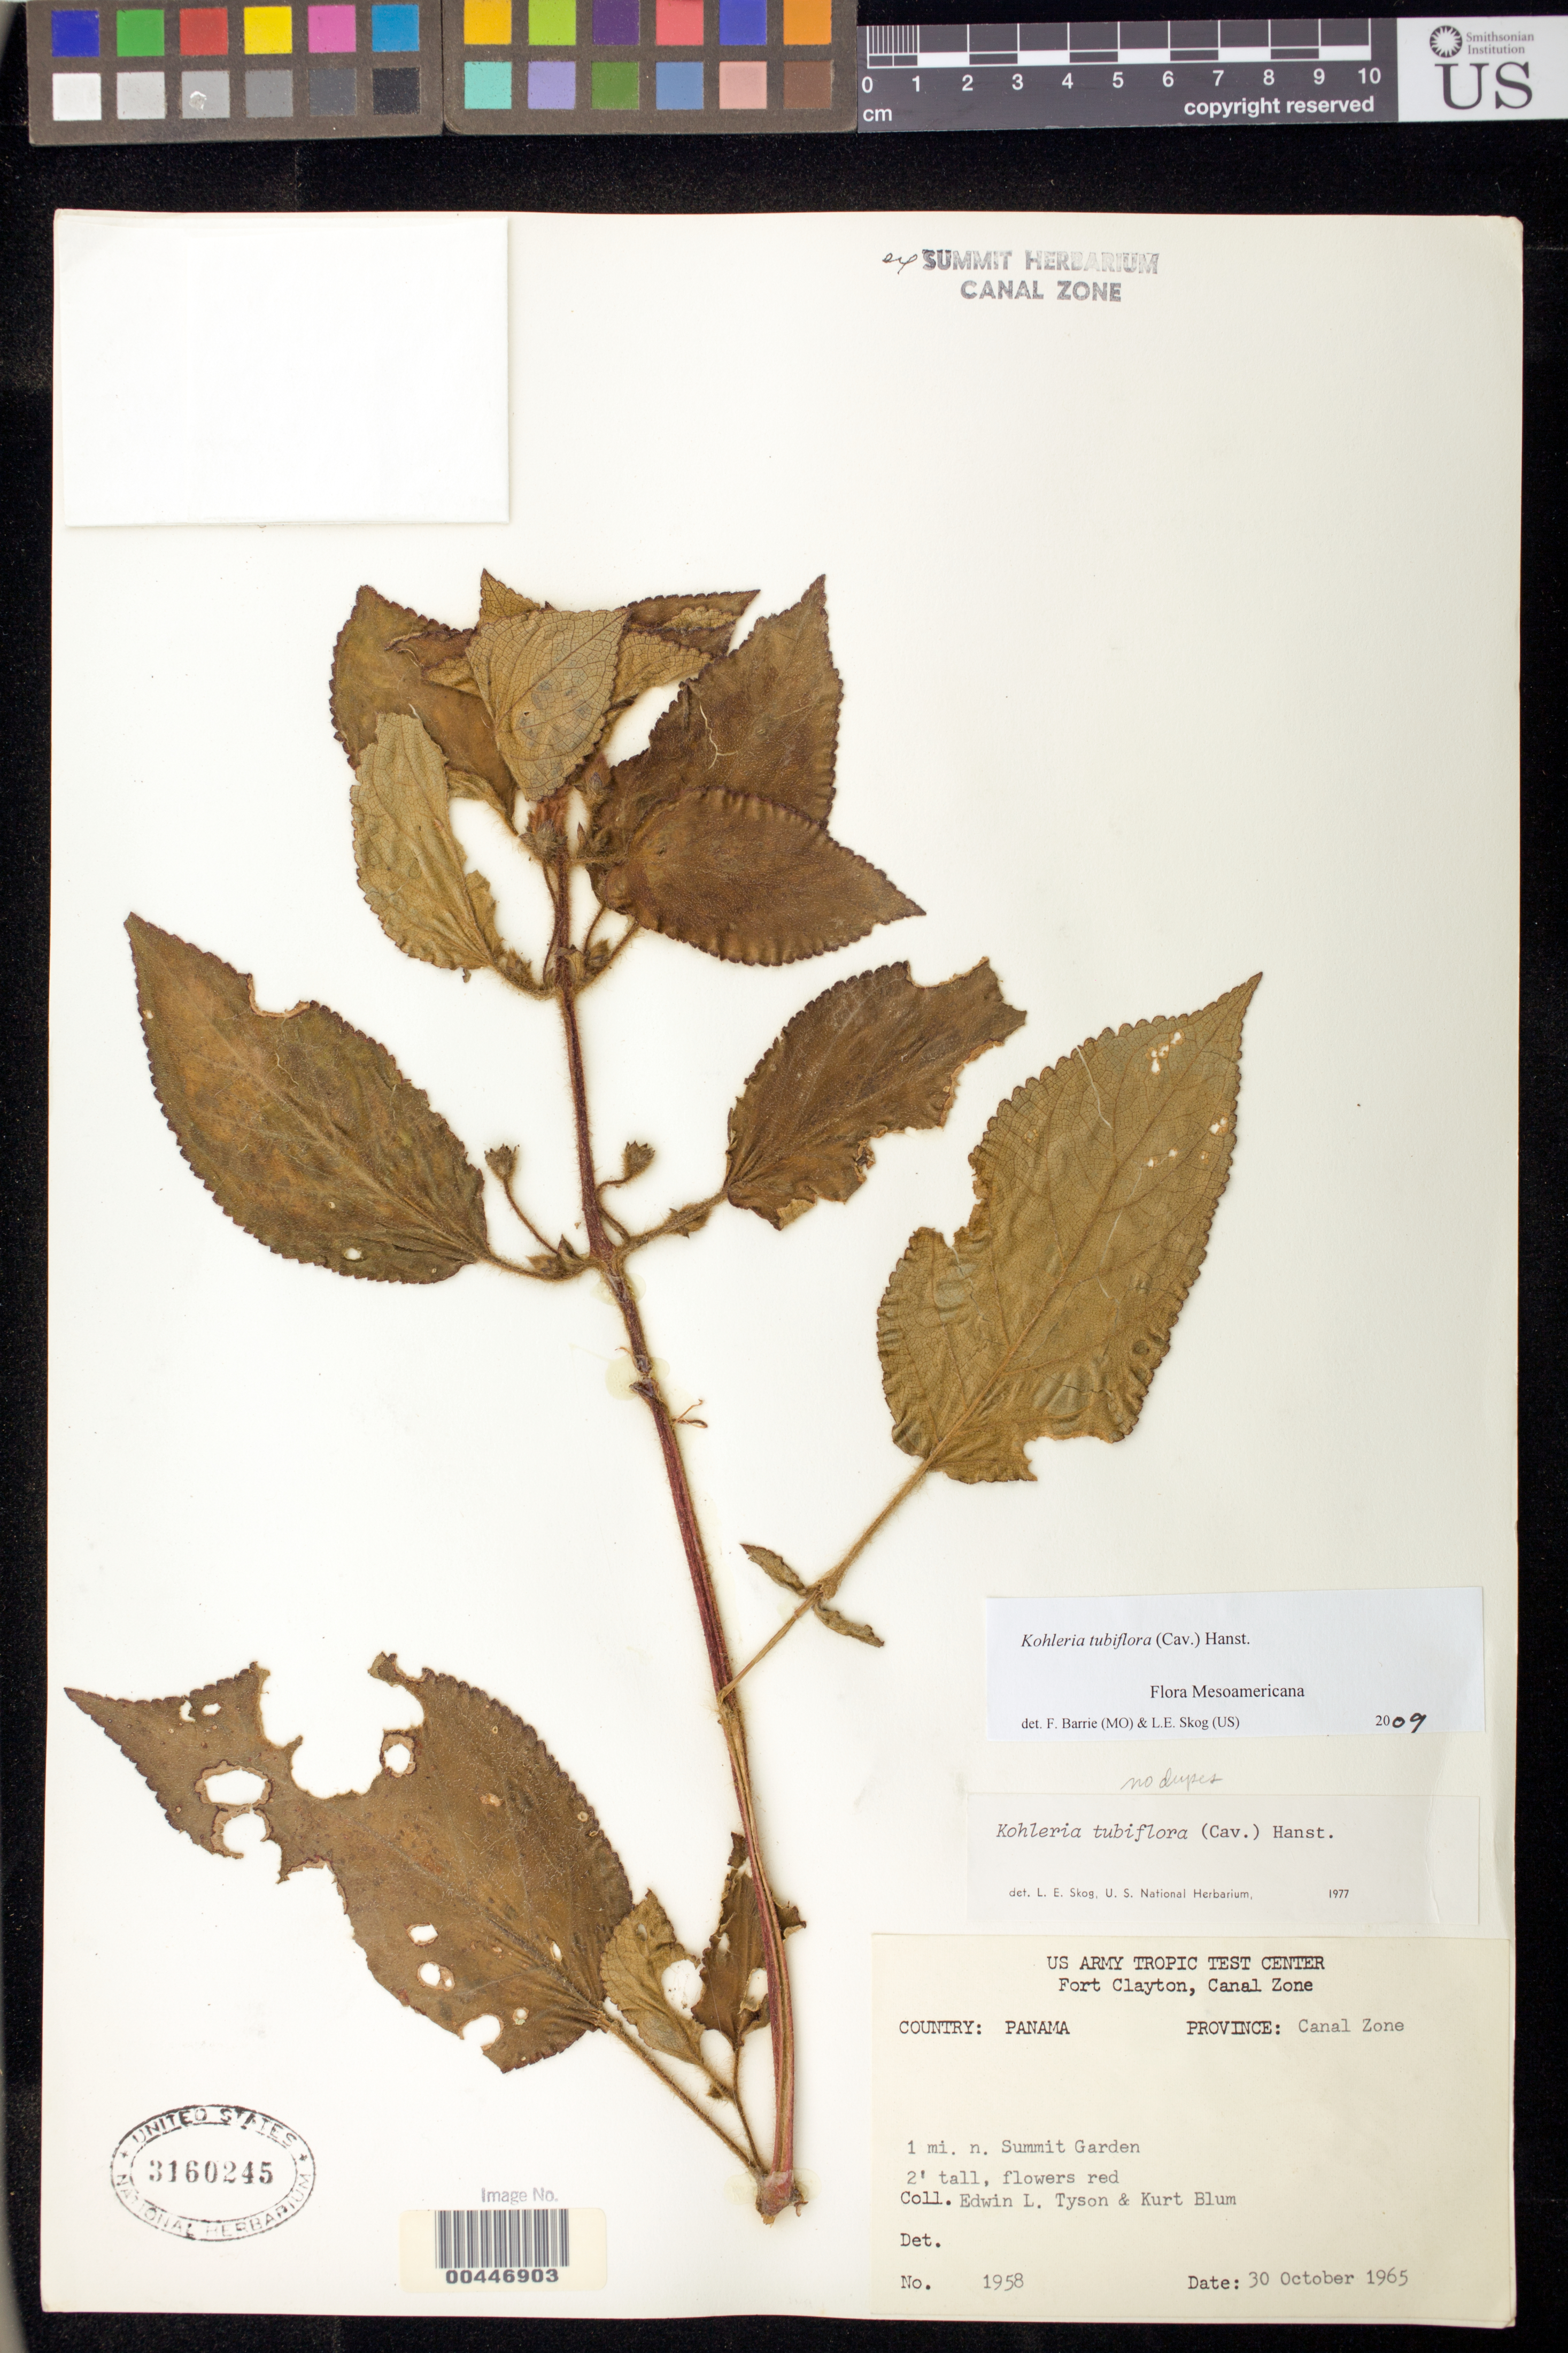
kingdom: Plantae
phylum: Tracheophyta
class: Magnoliopsida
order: Lamiales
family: Gesneriaceae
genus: Kohleria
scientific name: Kohleria tubiflora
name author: (Cav.) Hanst.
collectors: E. L. Tyson & K. E. Blum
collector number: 1958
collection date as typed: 27 Oct 1965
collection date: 1965-10-27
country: Panama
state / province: Panamá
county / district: Canal Zone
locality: N of Summit Garden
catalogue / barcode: US 3160245